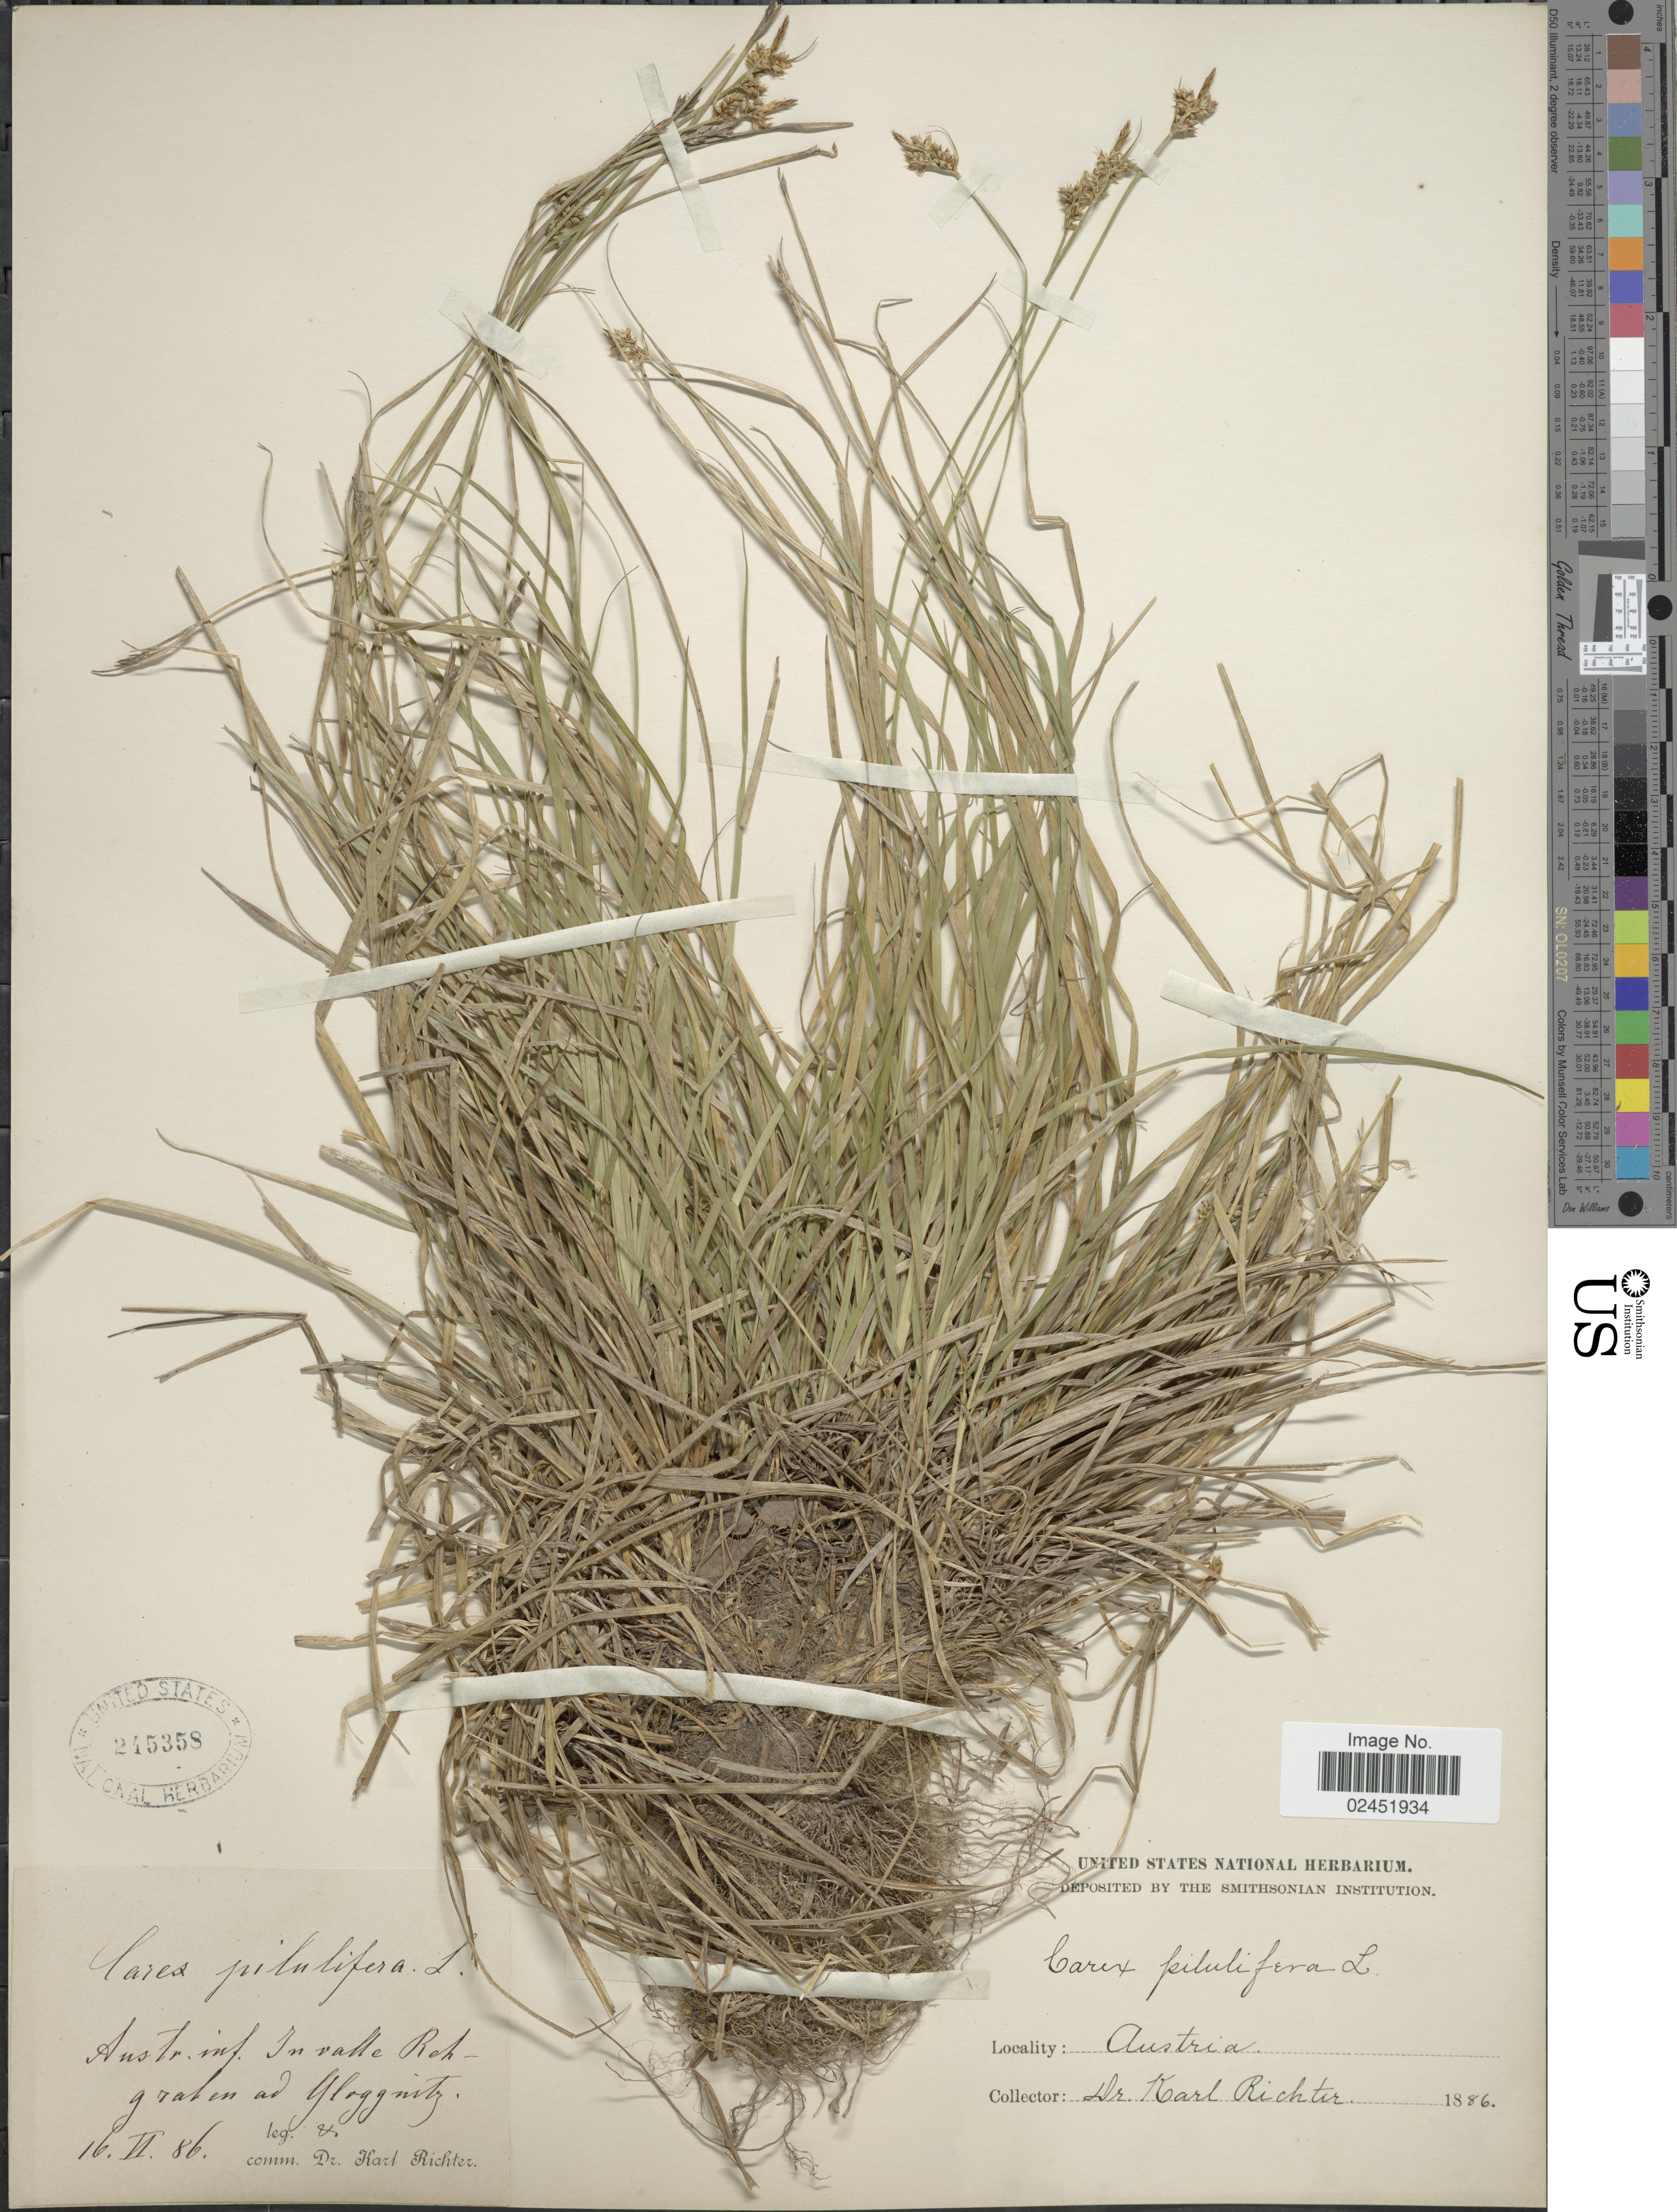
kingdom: Plantae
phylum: Tracheophyta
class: Liliopsida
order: Poales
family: Cyperaceae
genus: Carex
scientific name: Carex pilulifera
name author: L.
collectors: K. Richter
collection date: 1886-06-16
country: Austria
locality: Austr. inf In valle Rehgraben ad Gloggnitz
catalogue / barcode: US 245358